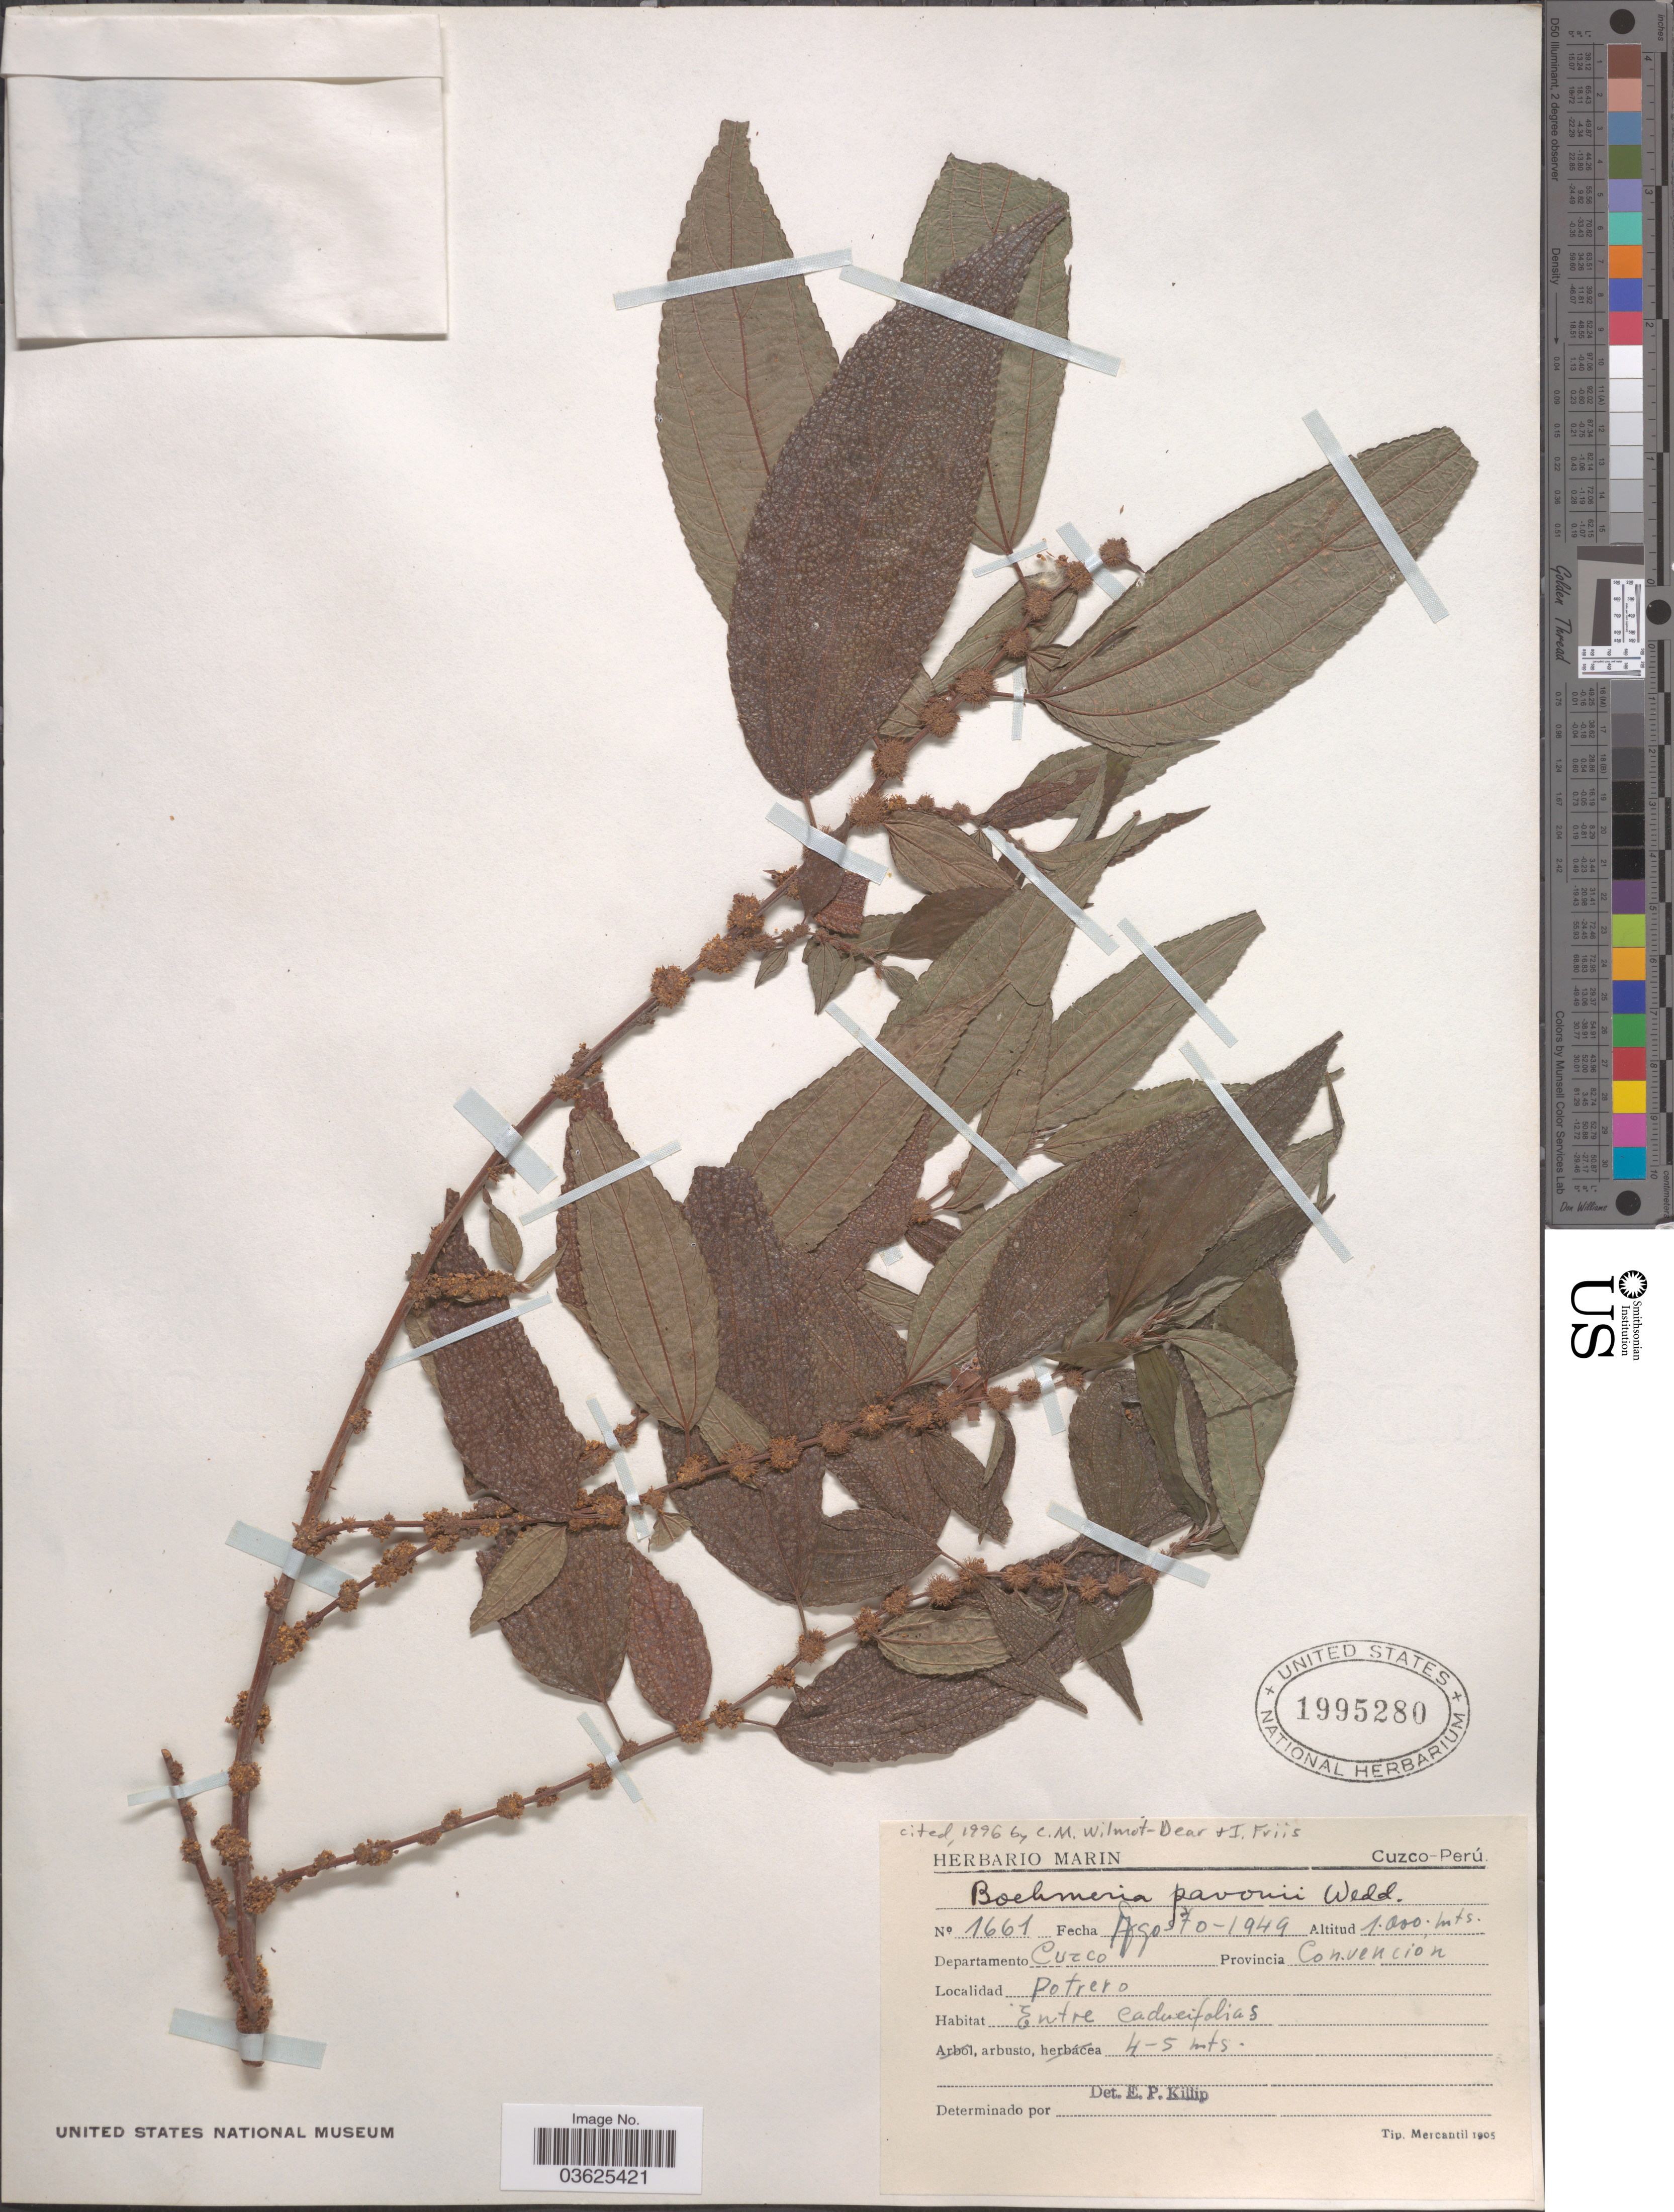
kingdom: Plantae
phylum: Tracheophyta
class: Magnoliopsida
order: Rosales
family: Urticaceae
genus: Boehmeria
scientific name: Boehmeria pavonii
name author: Wedd.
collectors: ex herb. Marin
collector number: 1661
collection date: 1949-08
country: Peru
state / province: Cusco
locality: Departamento Cuzco. Provincia Convencion. Potrero.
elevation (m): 1000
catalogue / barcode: US 1995280